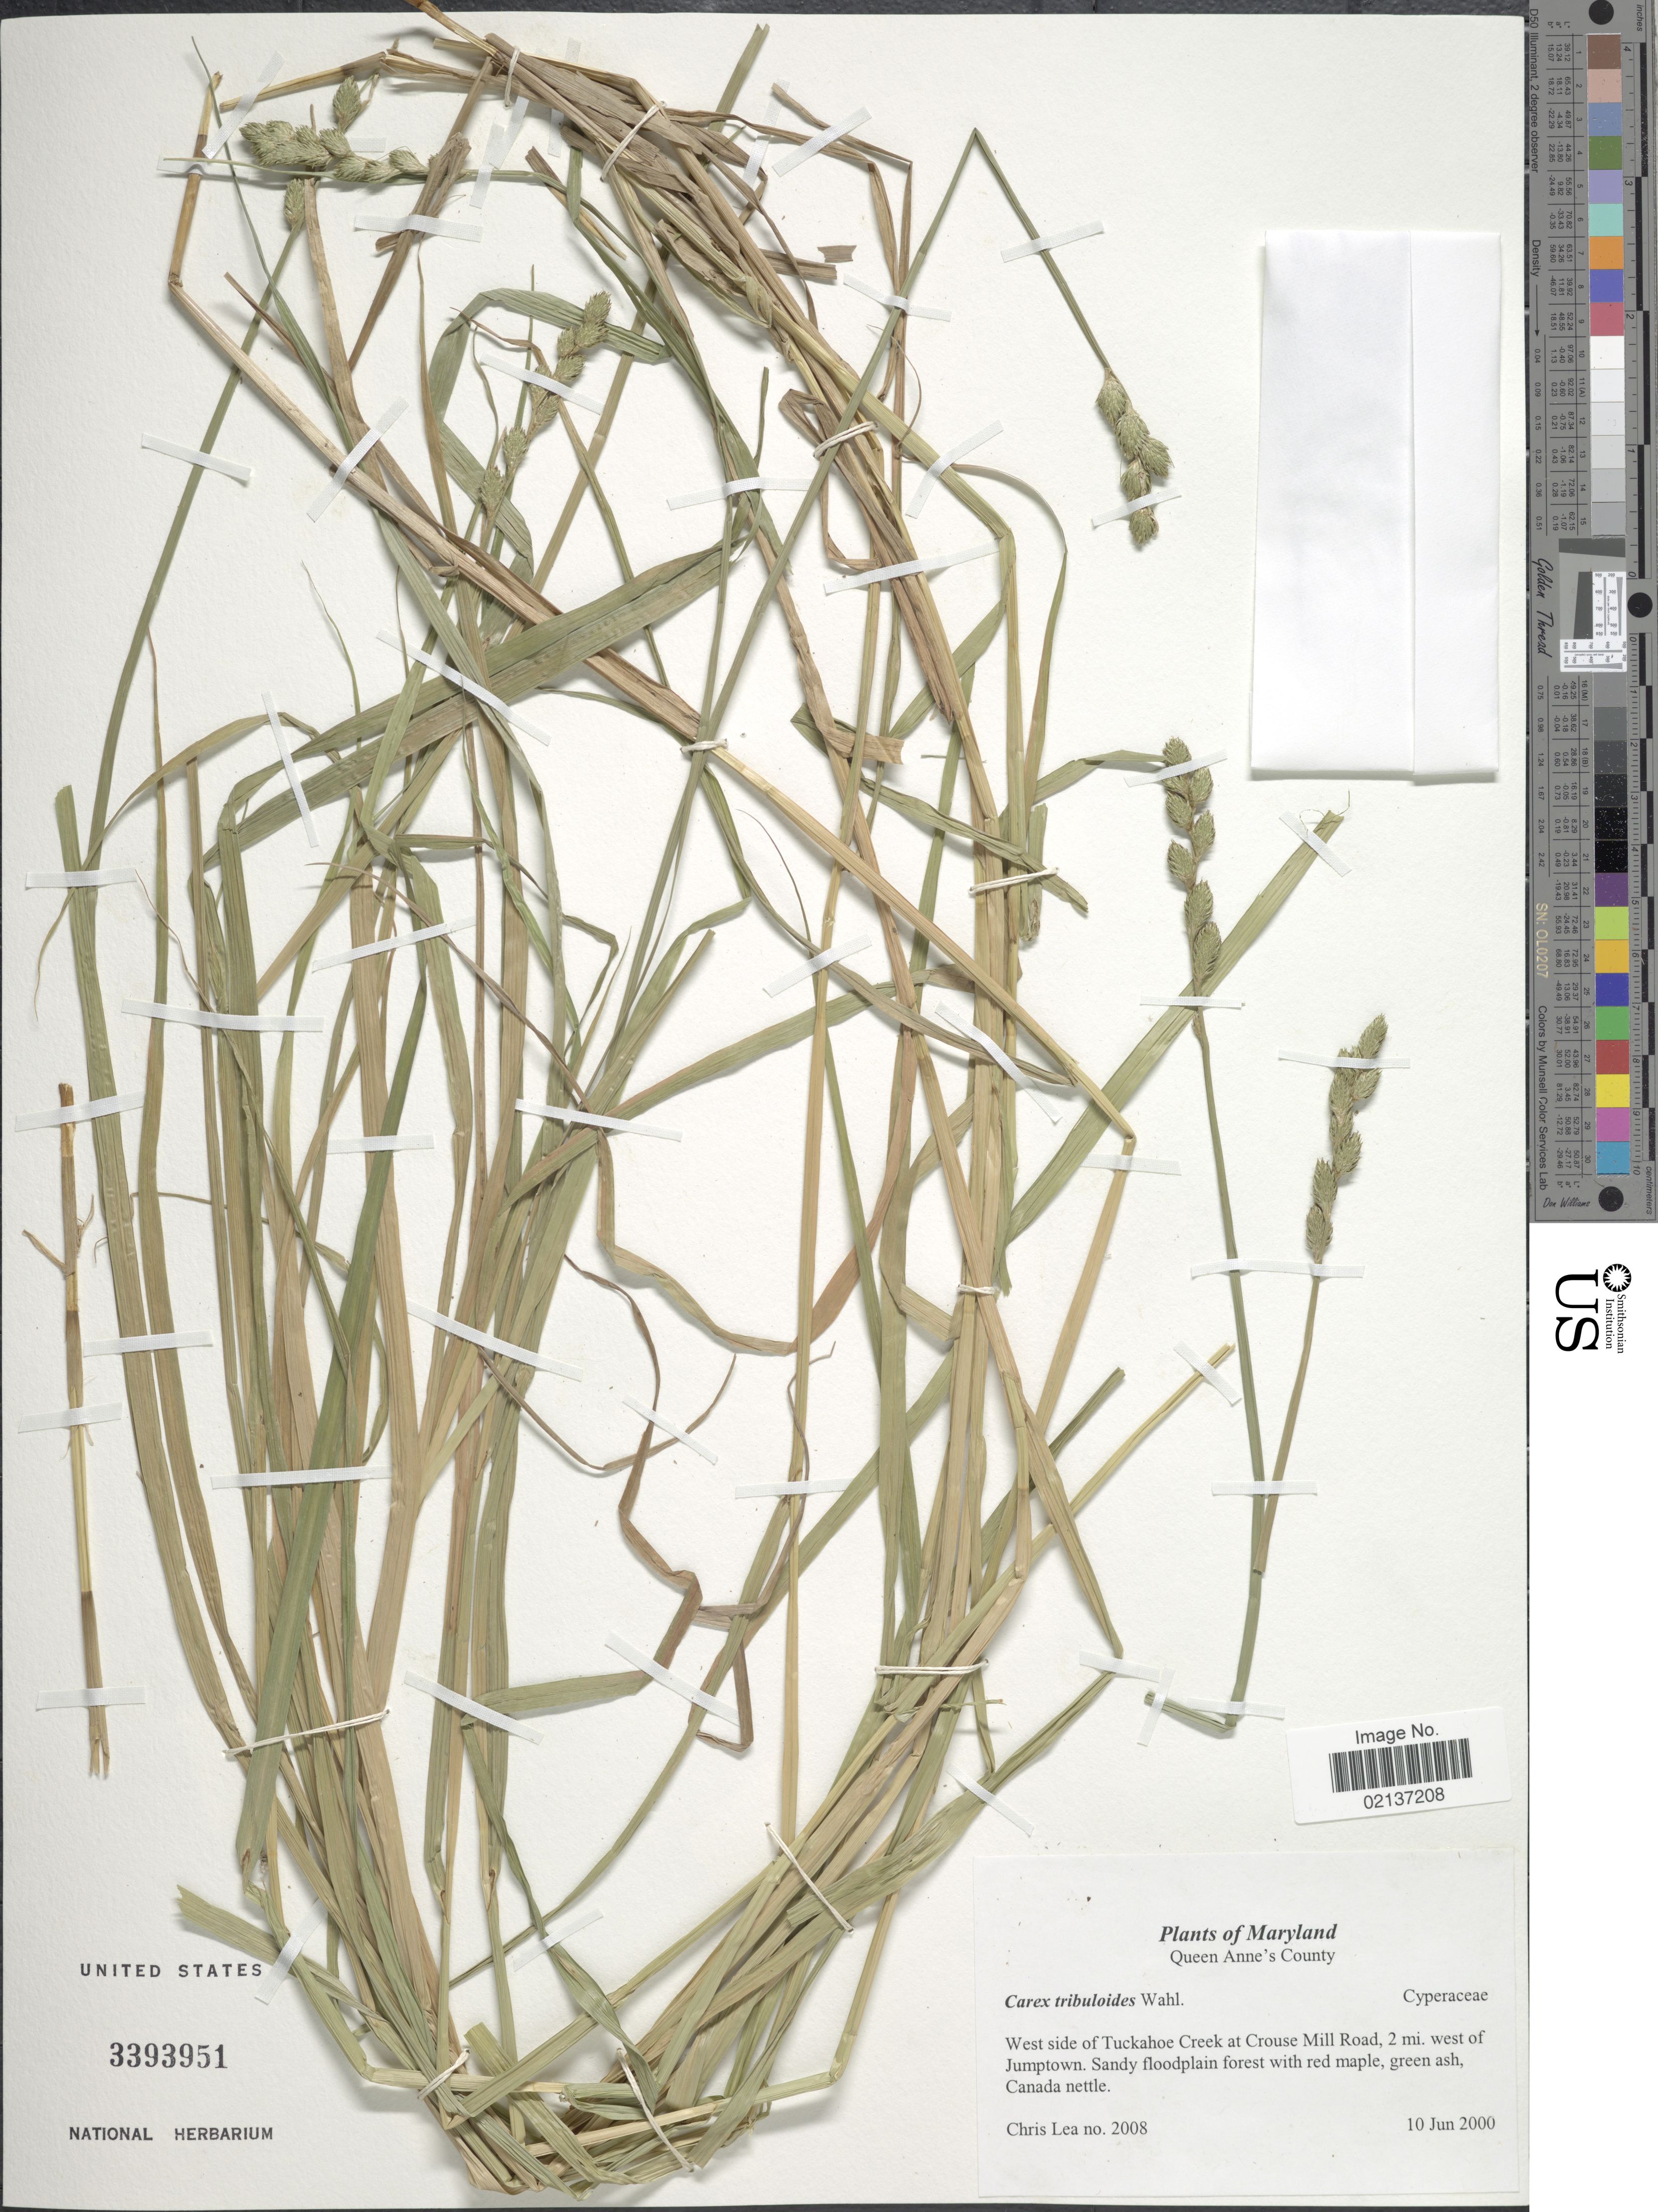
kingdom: Plantae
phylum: Tracheophyta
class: Liliopsida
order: Poales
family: Cyperaceae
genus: Carex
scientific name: Carex tribuloides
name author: Wahlenb.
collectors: C. Lea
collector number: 2008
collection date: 2000-06-10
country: United States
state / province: Maryland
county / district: Queen Anne's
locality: Queen Anne's County, west side of Tuckahoe Creek at Crouse Mill Road, 2 mi. west of Jumptown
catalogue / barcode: US 3393951